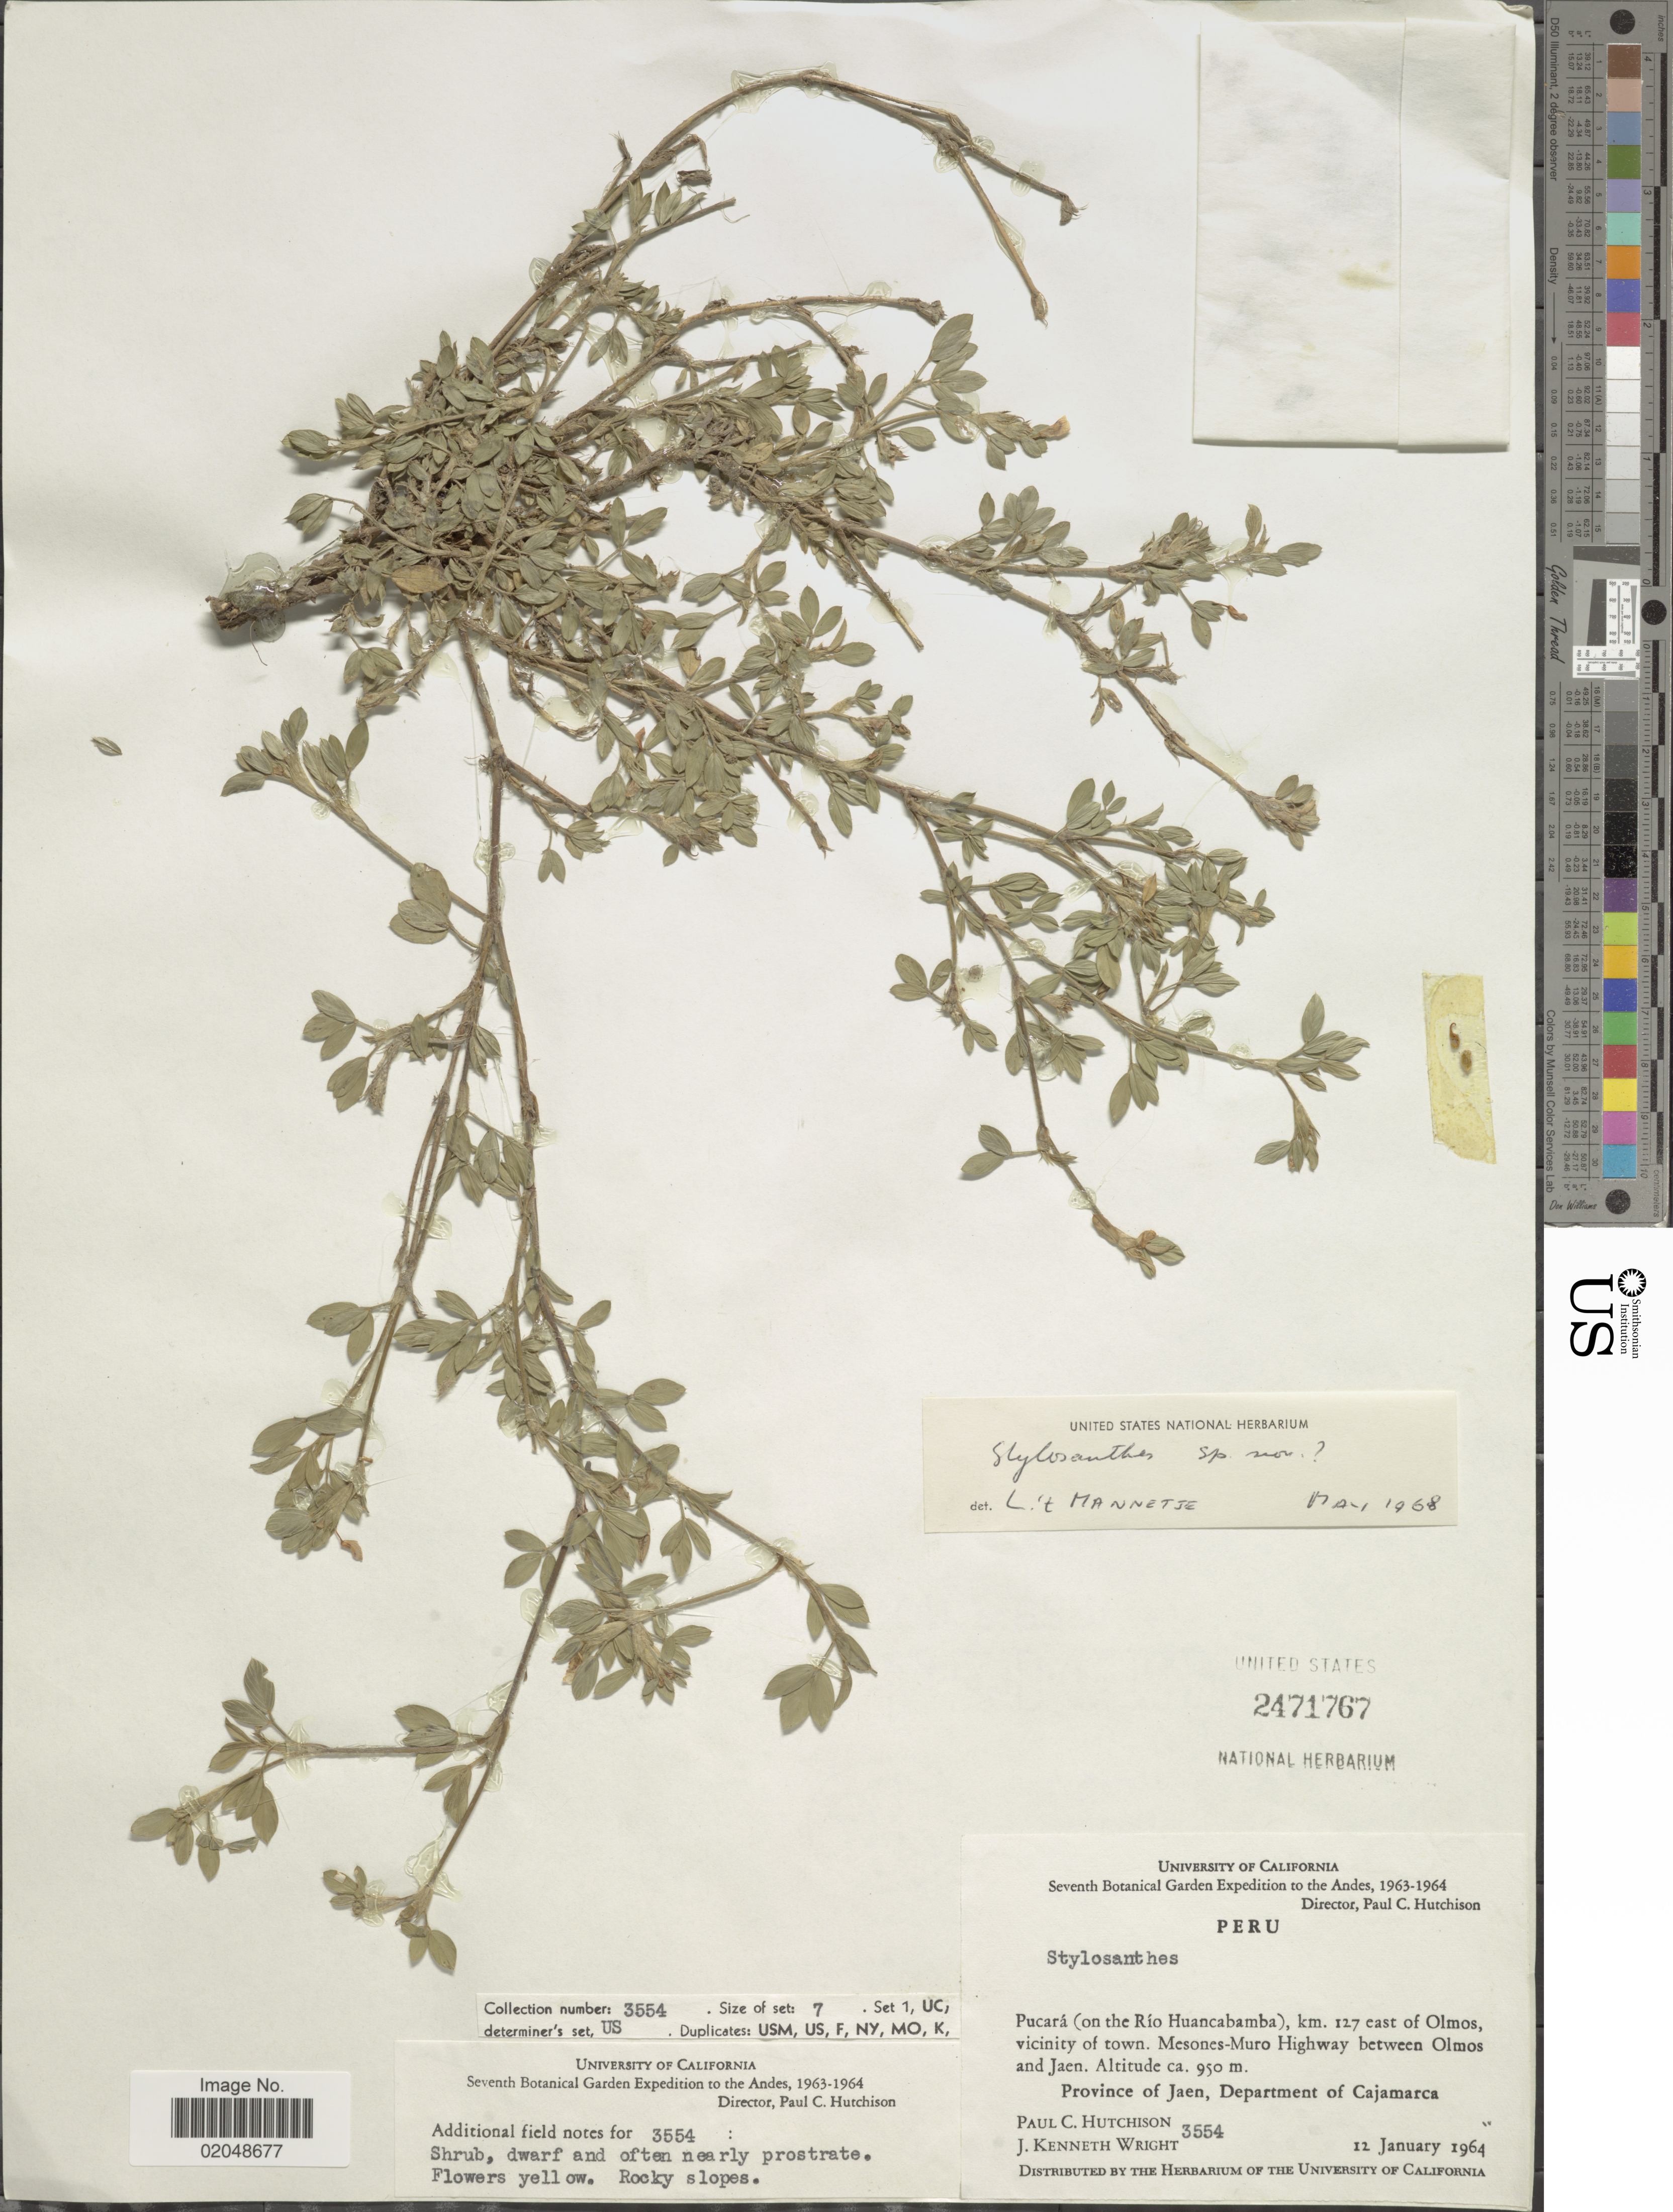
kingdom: Plantae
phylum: Tracheophyta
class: Magnoliopsida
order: Fabales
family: Fabaceae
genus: Stylosanthes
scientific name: Stylosanthes sp.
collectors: P. C. Hutchison & J. K. Wright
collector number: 3554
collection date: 1964-01-12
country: Peru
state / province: Cajamarca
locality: Pucara (on the Rio Huancabamba), km 127 east of Olmos, vicinity of town. Mesones-Muro Highway between Olmos and Jaen, Province Jaen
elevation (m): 950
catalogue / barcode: US 2471767